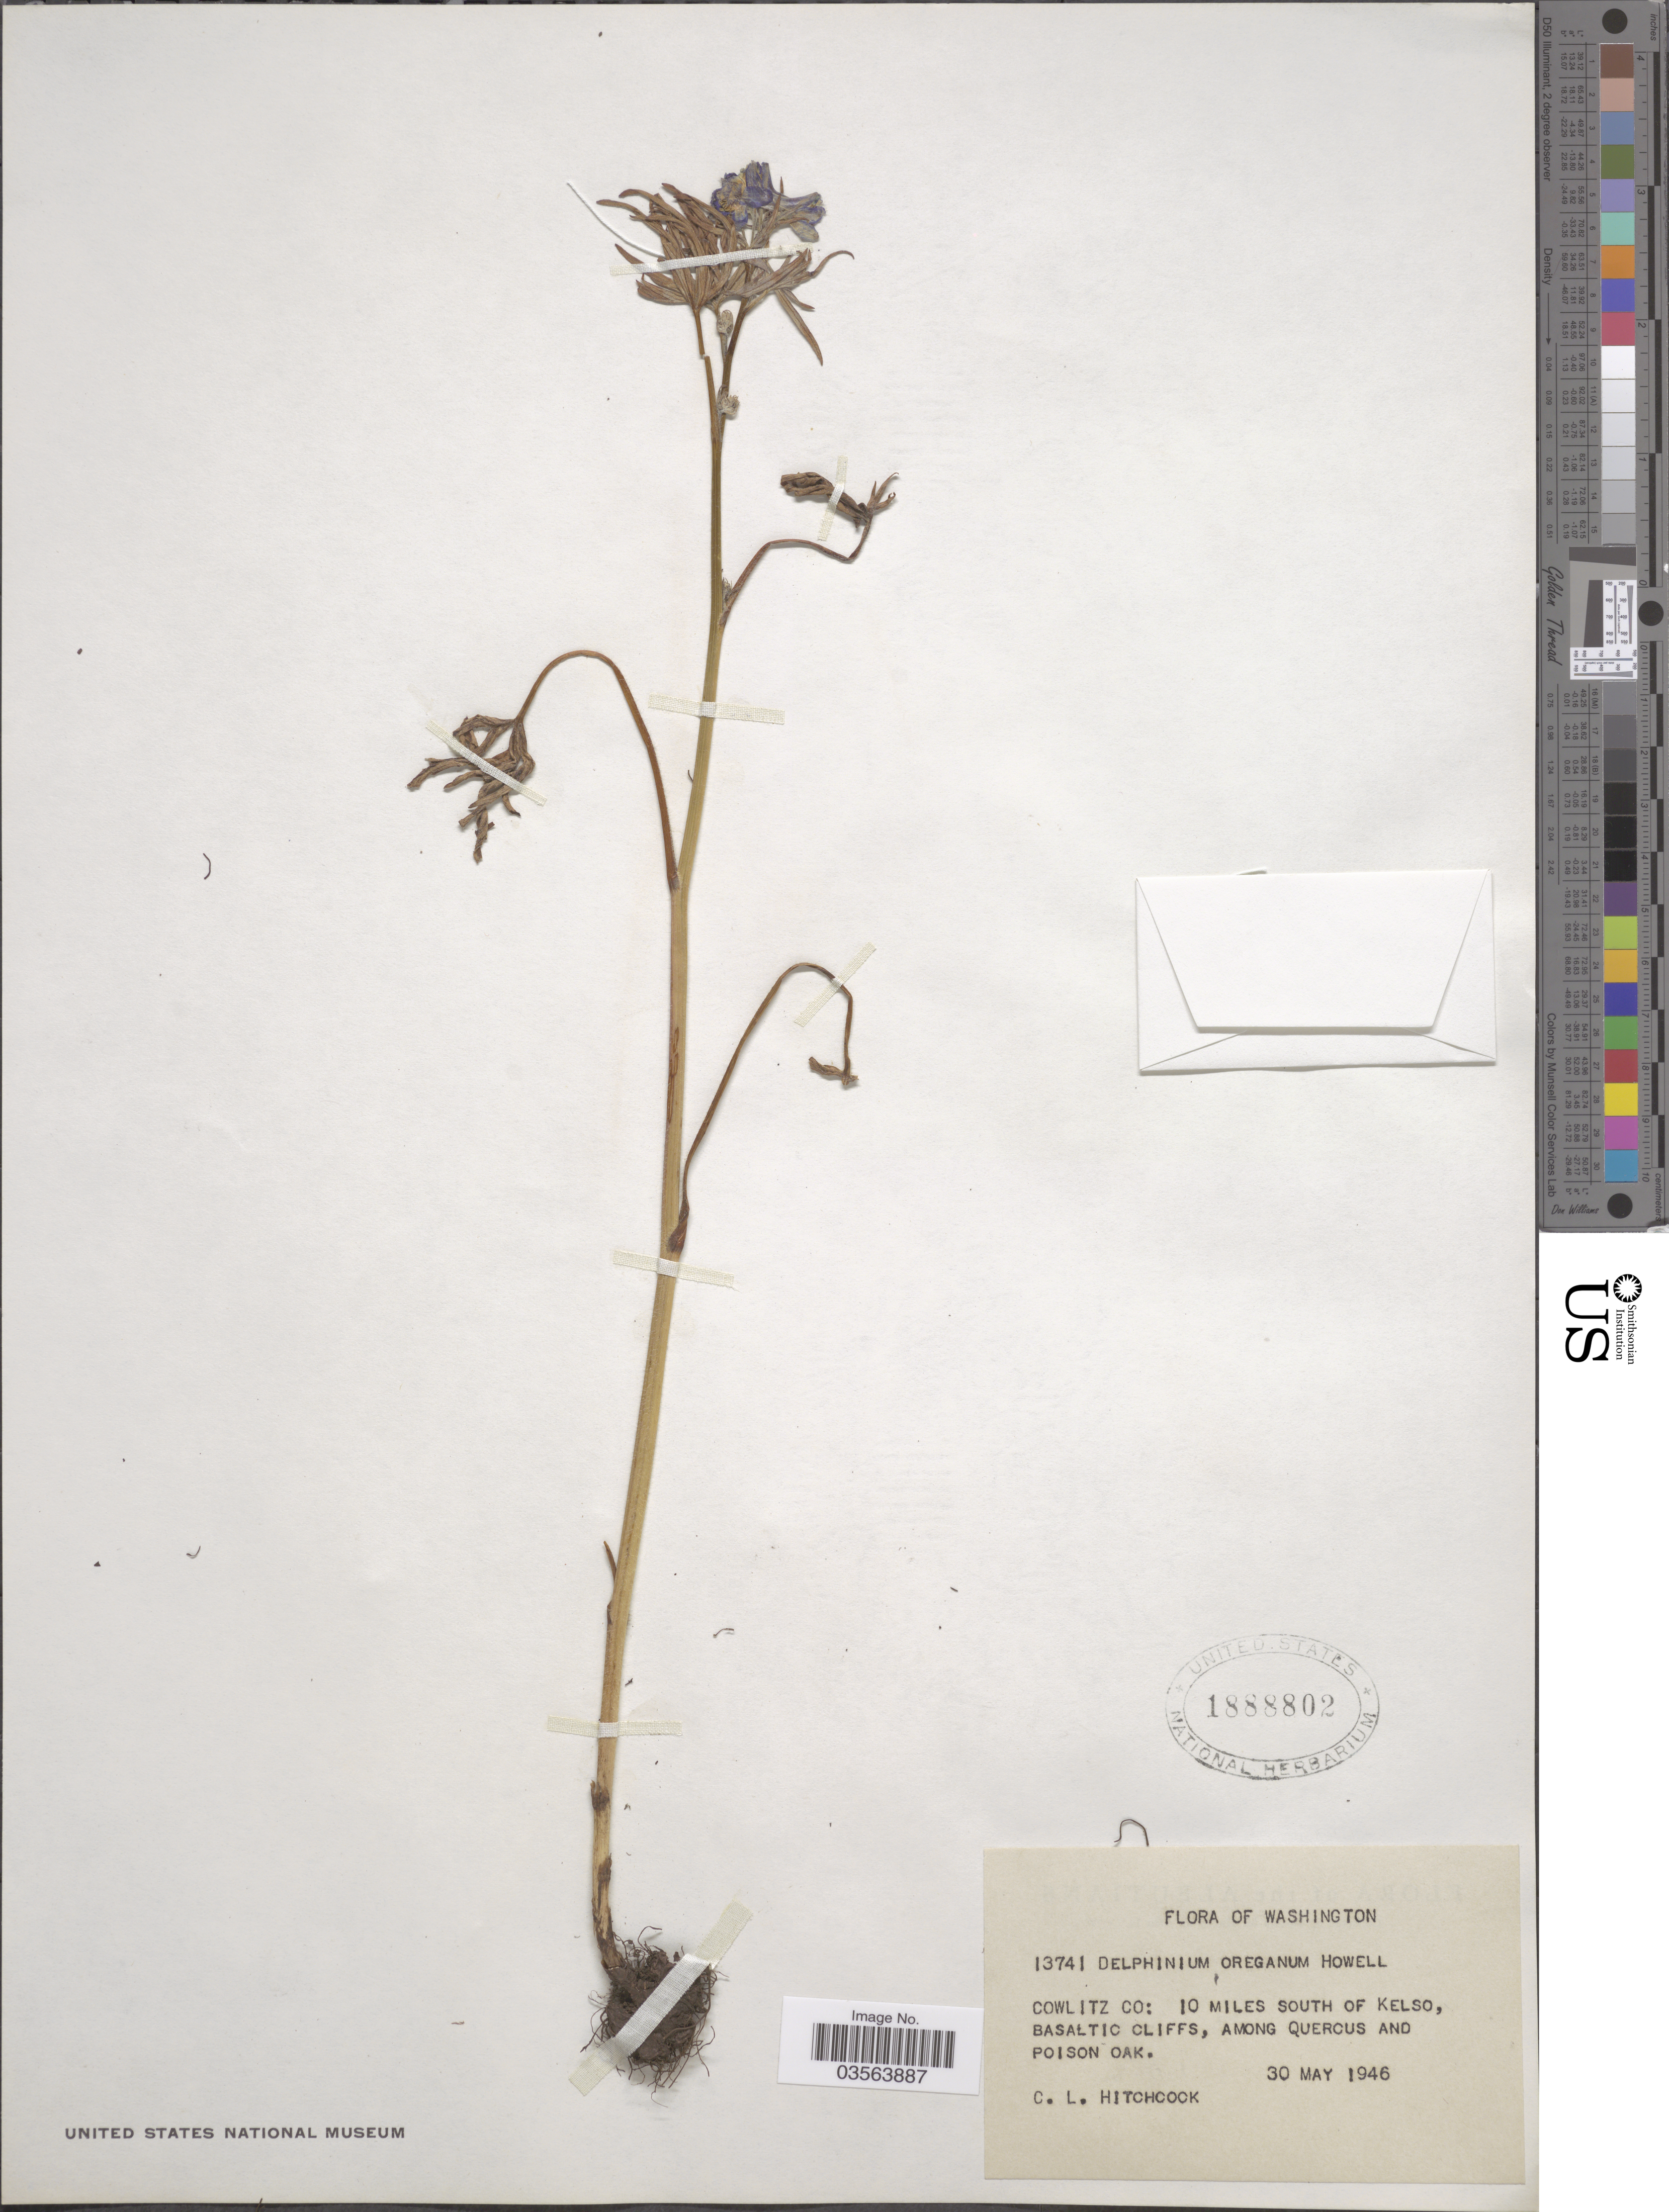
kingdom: Plantae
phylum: Tracheophyta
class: Magnoliopsida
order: Ranunculales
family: Ranunculaceae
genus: Delphinium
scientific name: Delphinium oreganum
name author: Howell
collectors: C. L. Hitchcock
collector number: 13741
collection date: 1946-05-30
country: United States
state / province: Washington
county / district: Cowlitz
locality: Cowlitz Co: 10 miles South of Kelso, Basaltic Cliffs.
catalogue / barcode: US 1888802